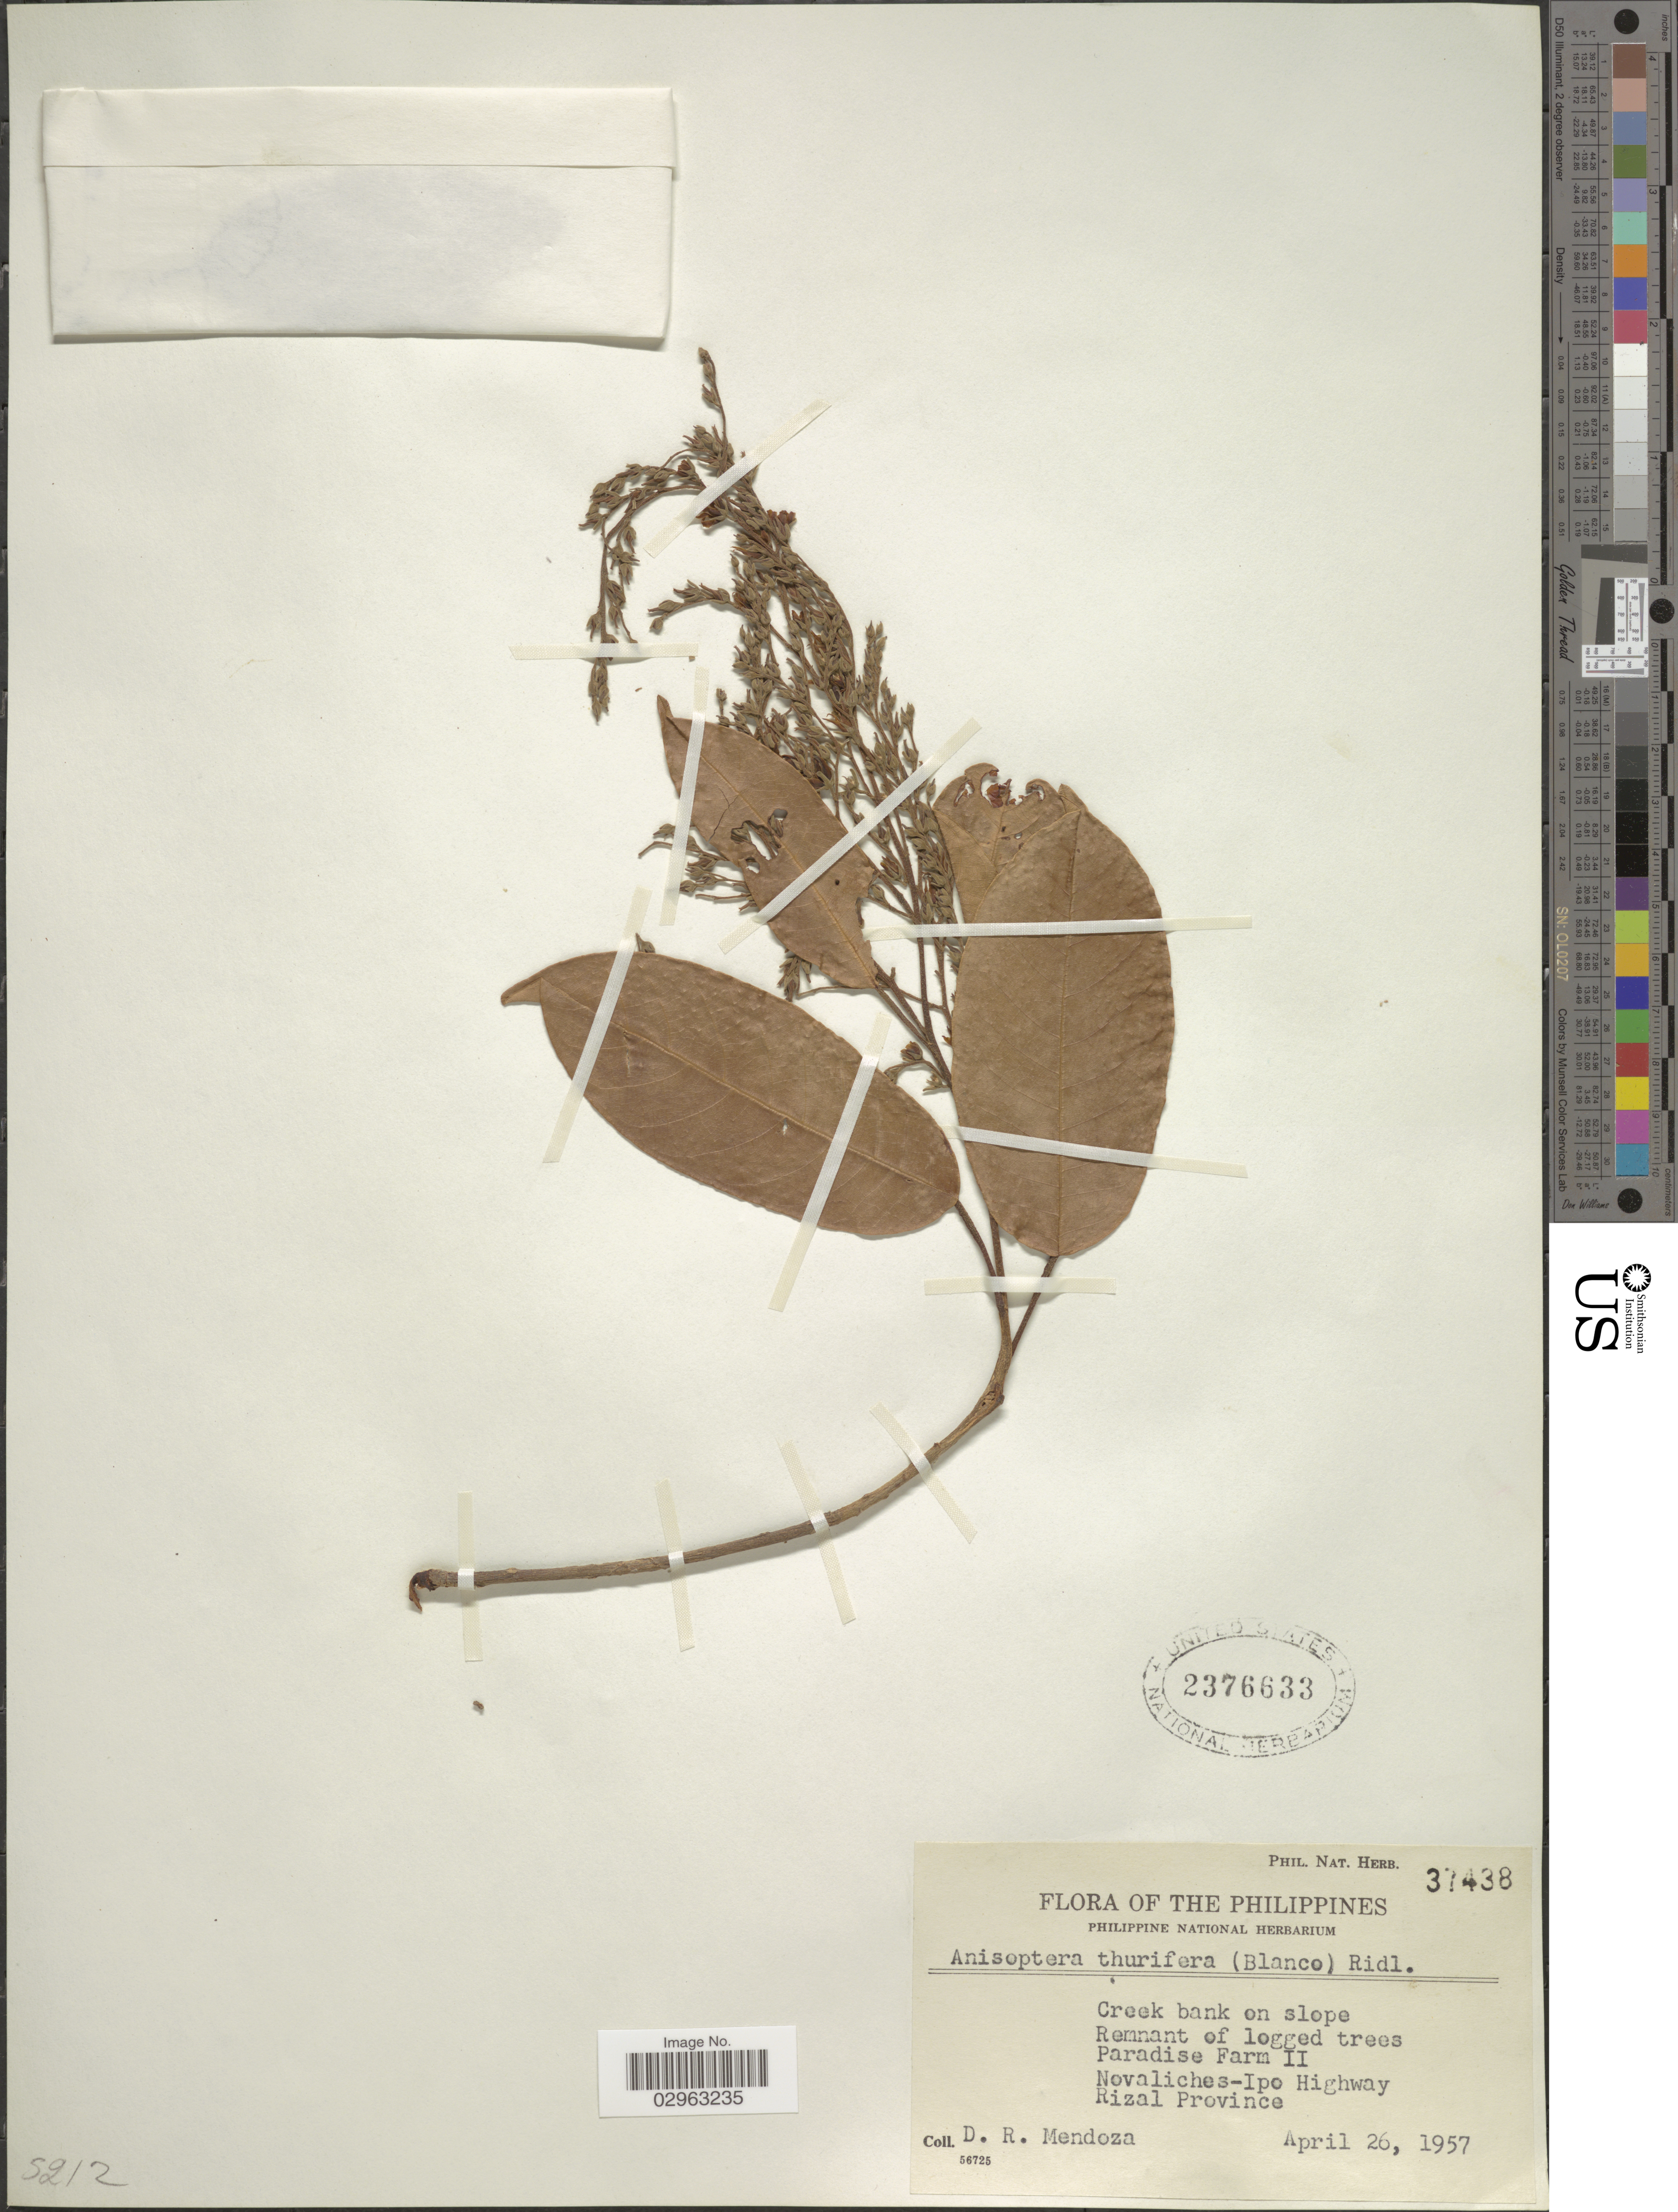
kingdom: Plantae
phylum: Tracheophyta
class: Magnoliopsida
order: Malvales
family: Dipterocarpaceae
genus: Anisoptera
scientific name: Anisoptera thurifera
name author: (Blanco) Blume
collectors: D. Mendoza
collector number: Phil. Nat. Herb. 37438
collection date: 1957-04-26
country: Philippines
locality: Remnant of logged trees, Paradise Farm II, Novaliches-Ipo Highway, Rizal Province.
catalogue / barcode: US 2376633